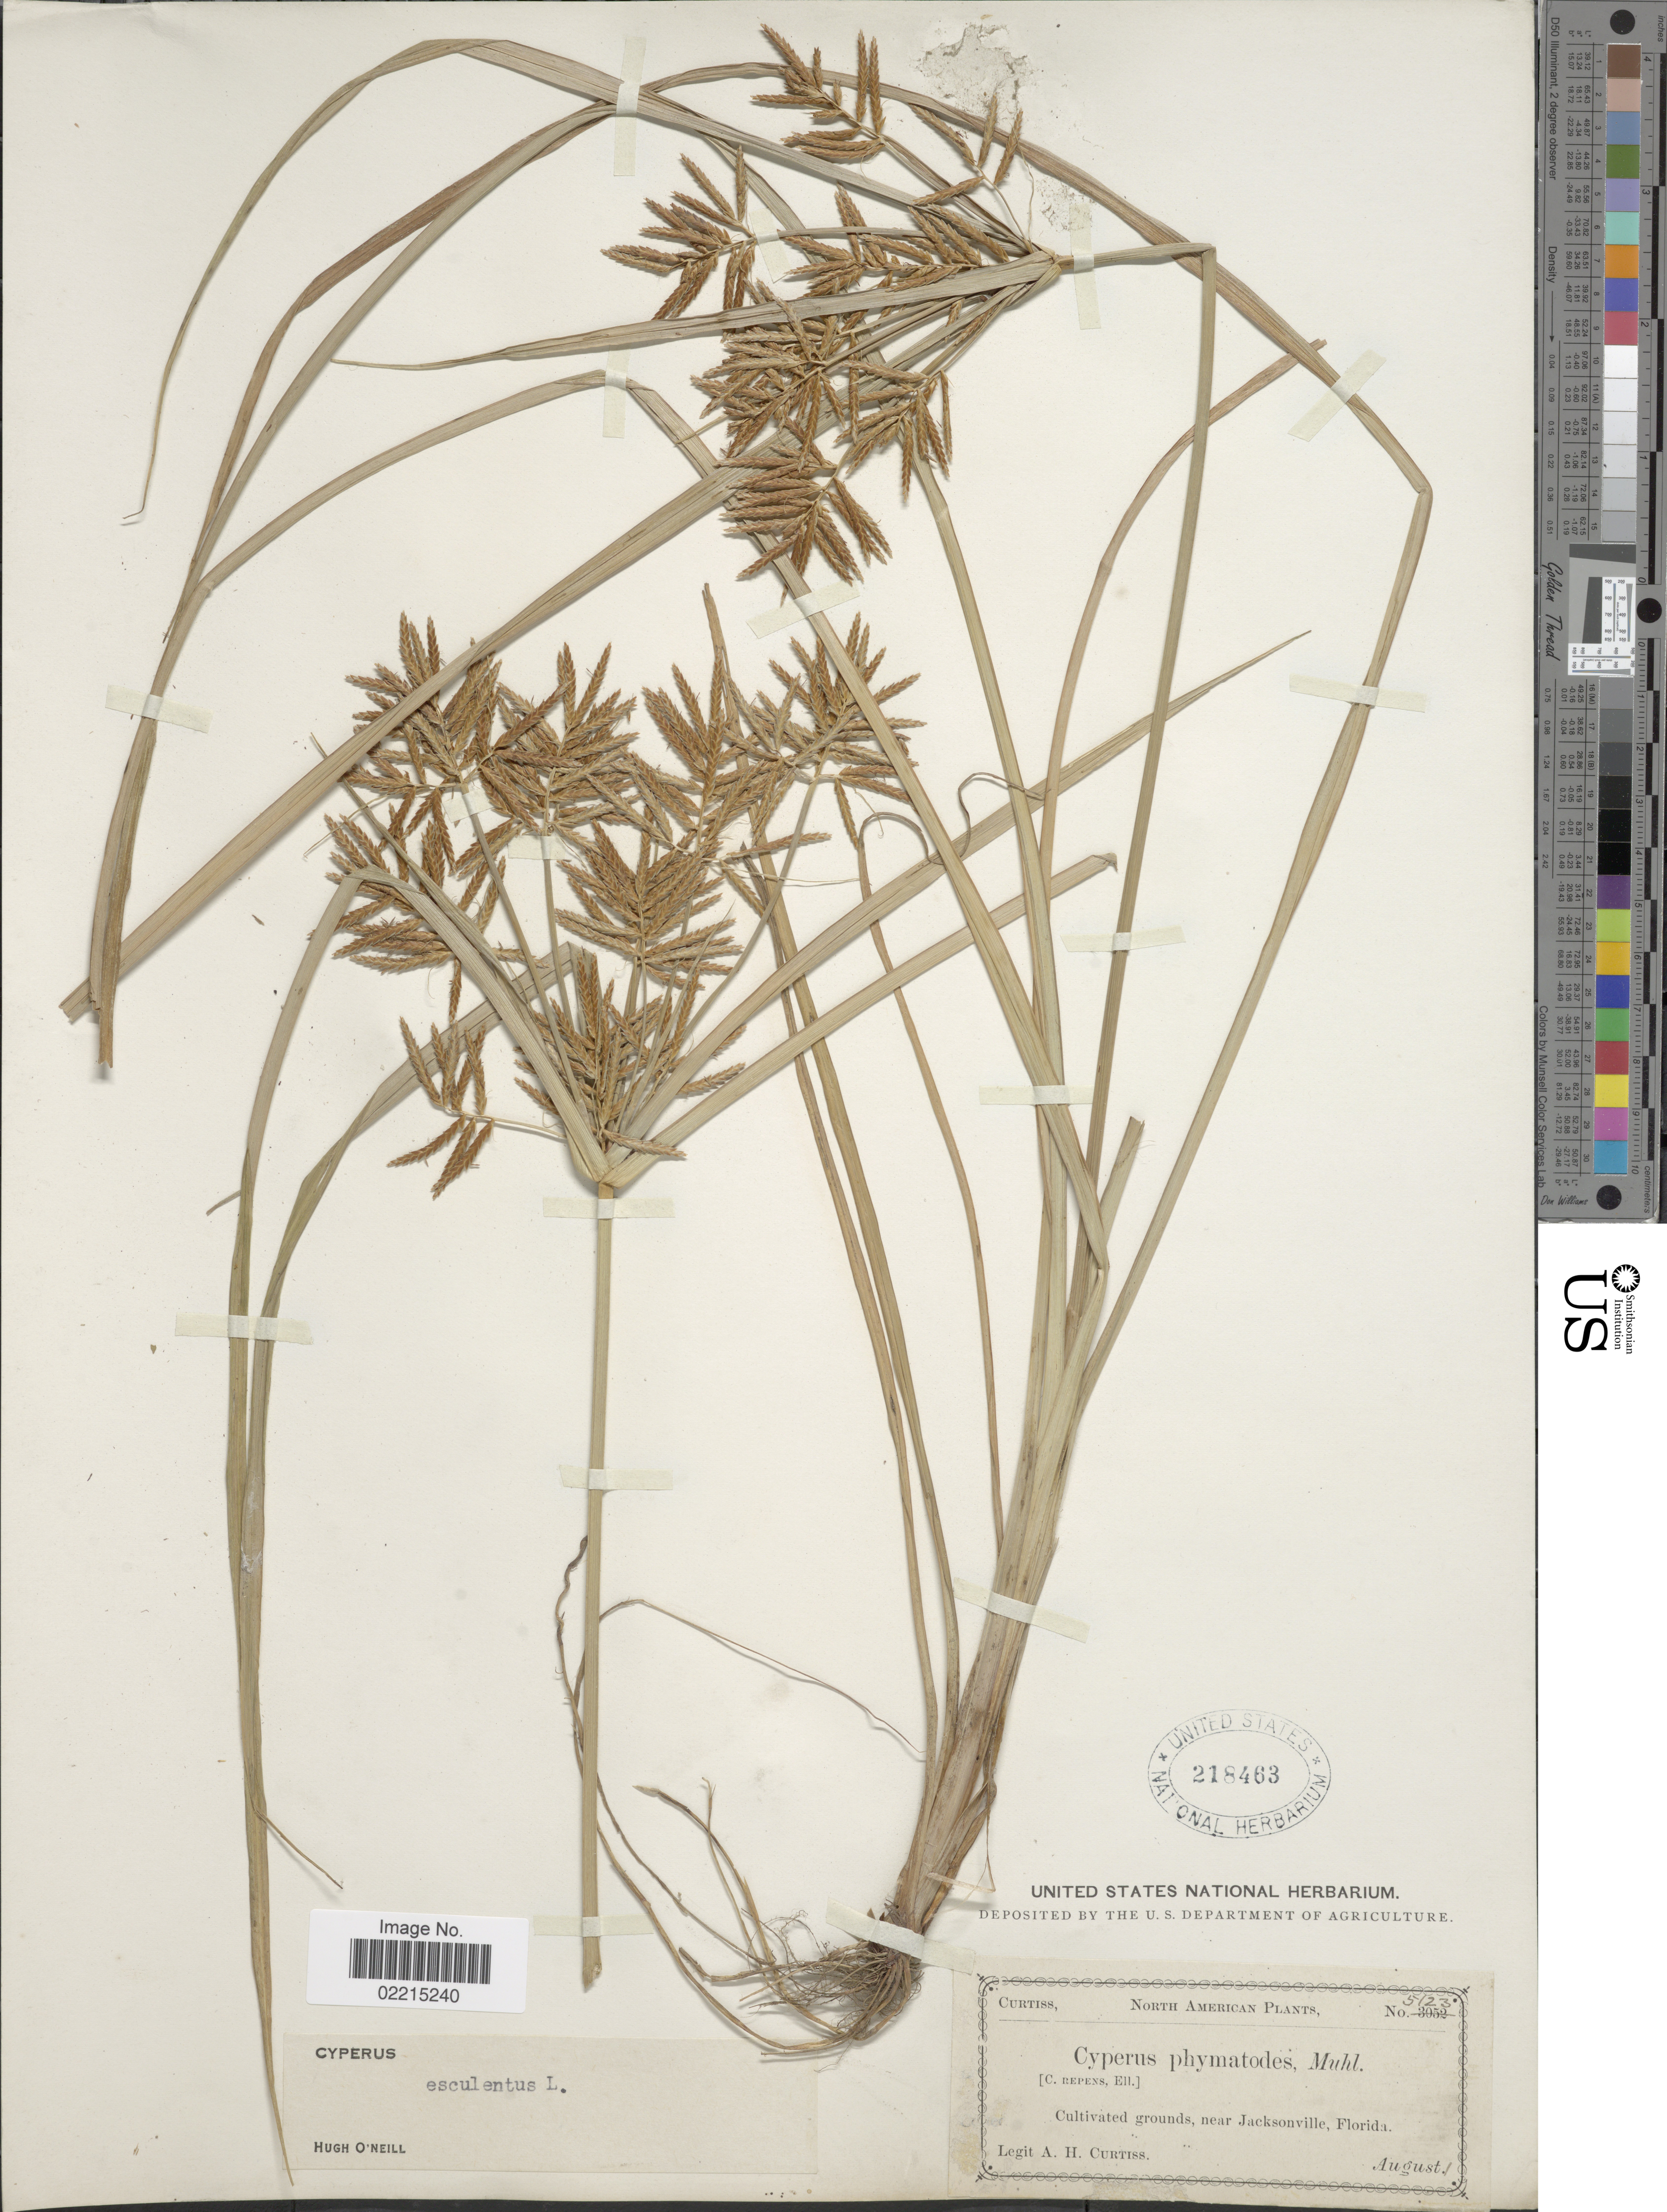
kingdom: Plantae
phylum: Tracheophyta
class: Liliopsida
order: Poales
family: Cyperaceae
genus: Cyperus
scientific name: Cyperus esculentus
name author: L.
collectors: A. H. Curtiss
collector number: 5123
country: United States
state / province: Florida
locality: Cultivated grounds, near Jacksonville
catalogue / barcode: US 218463